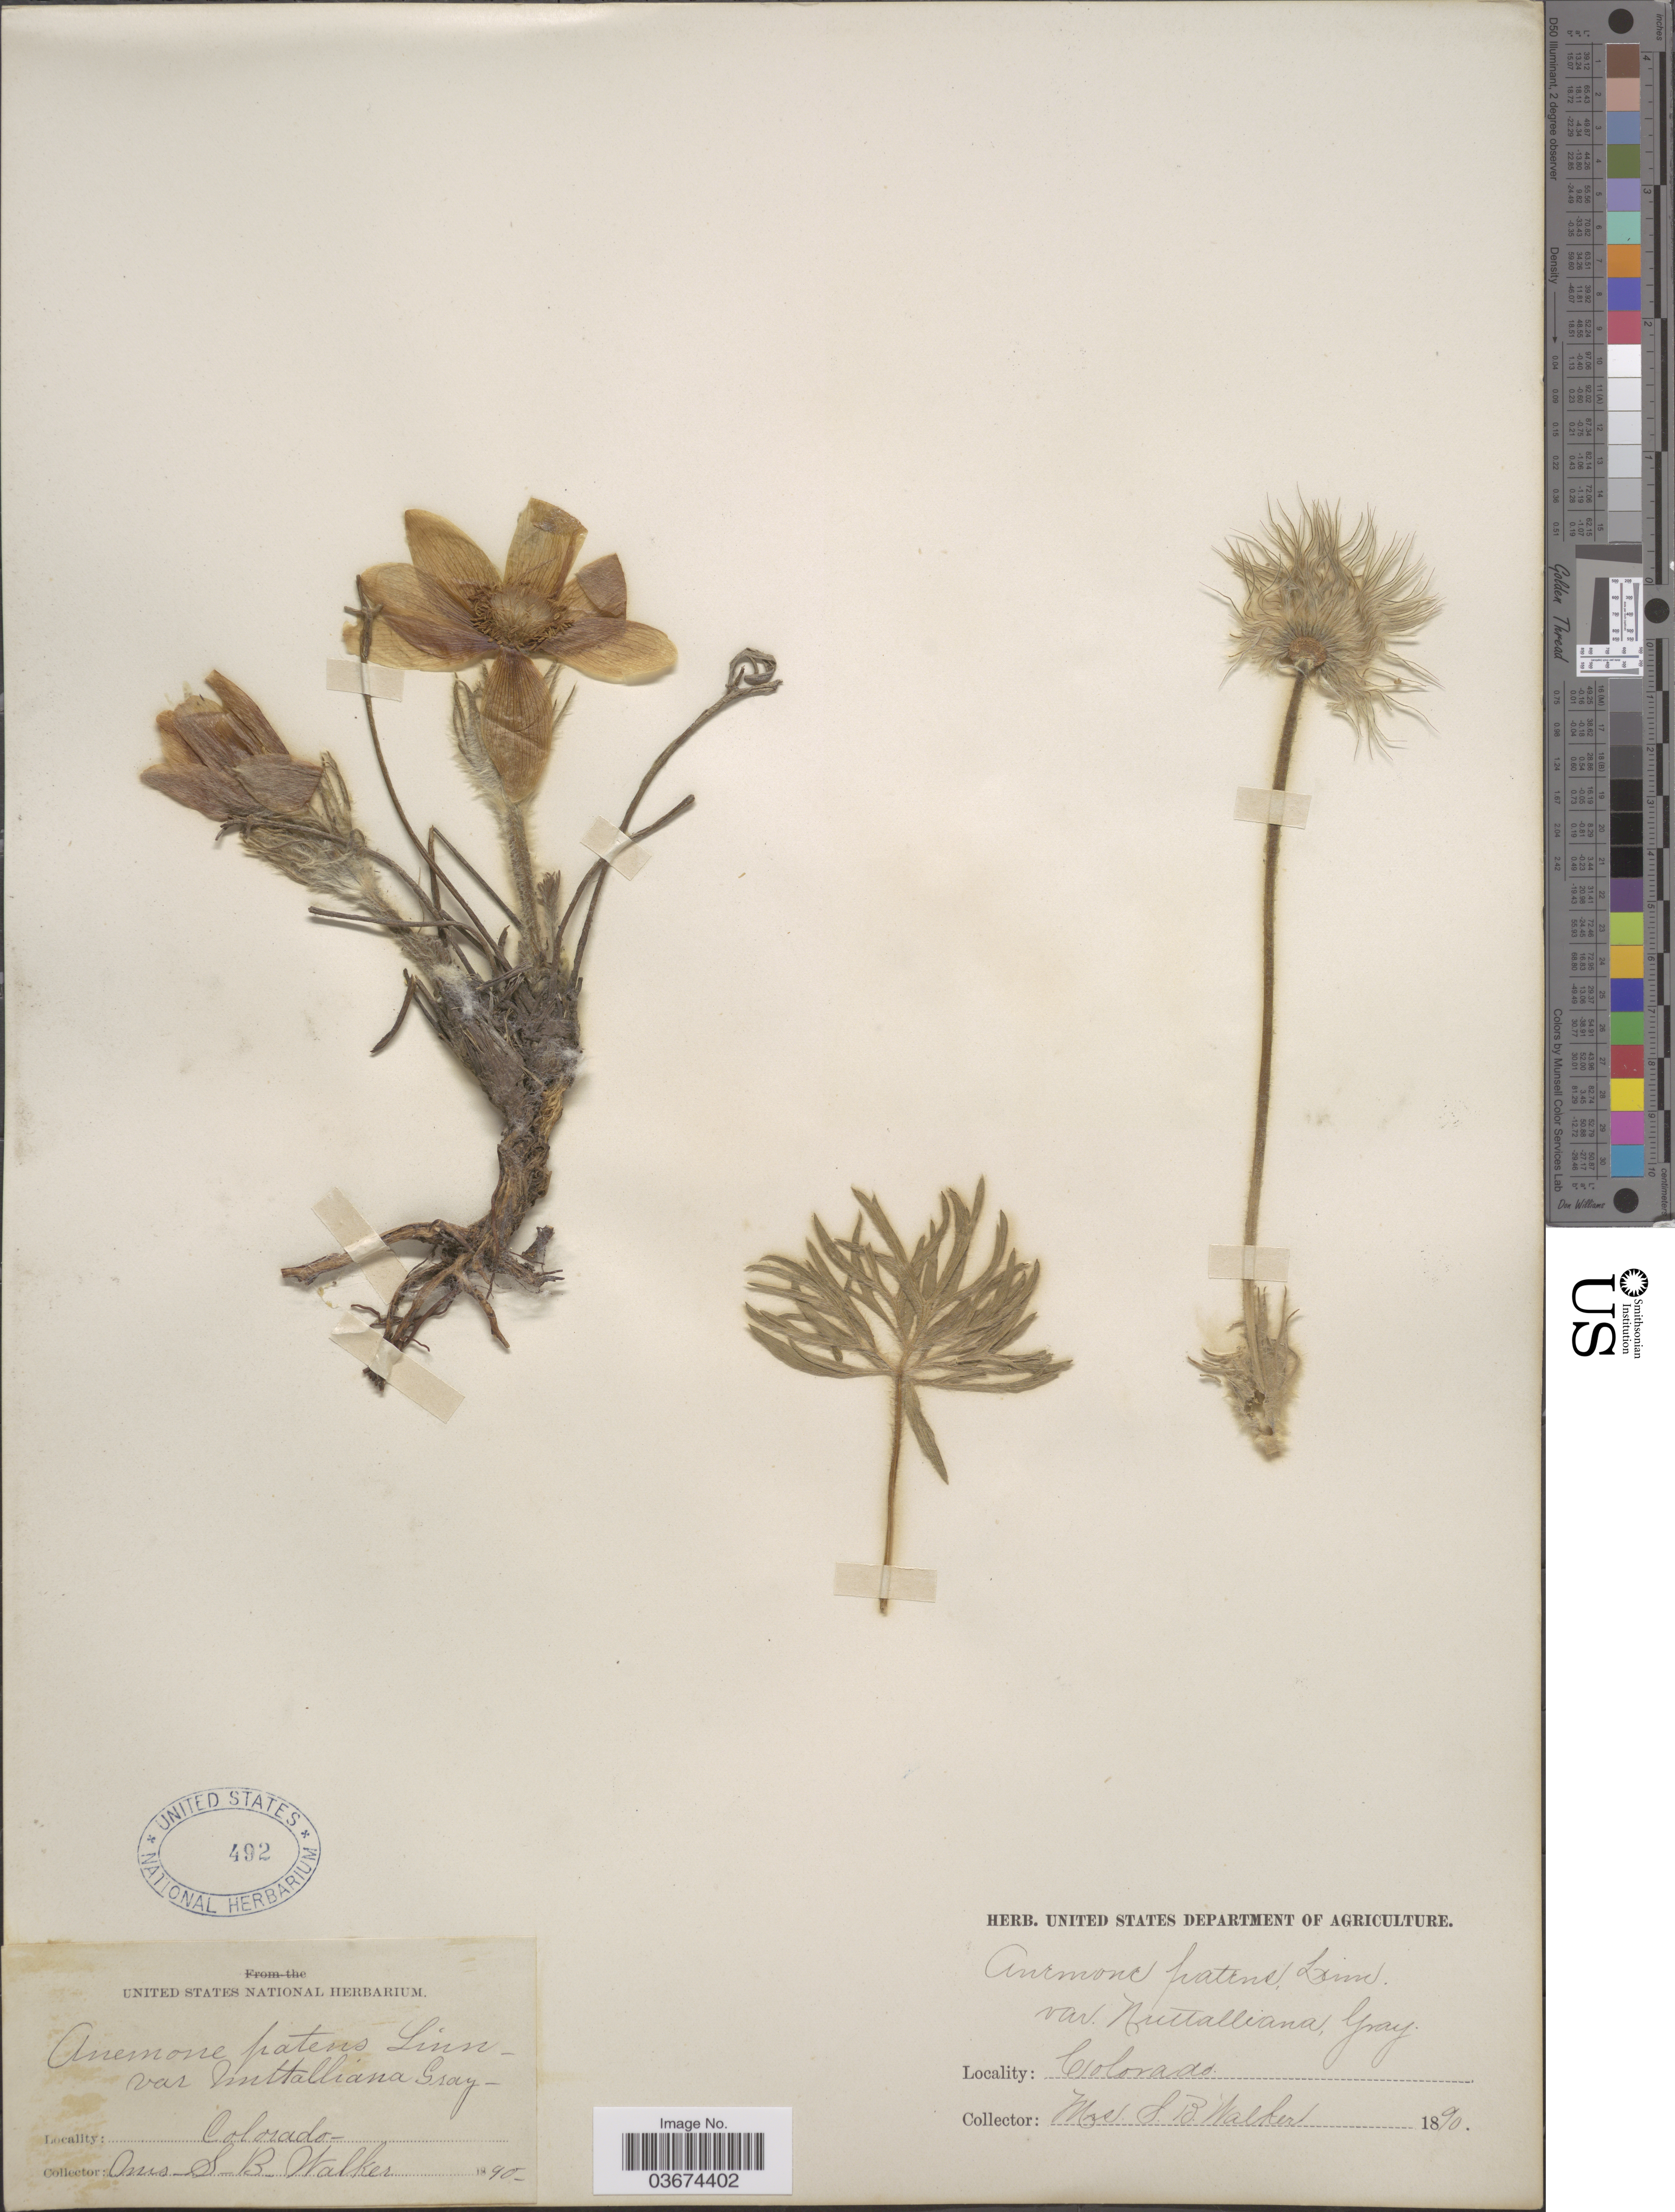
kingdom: Plantae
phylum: Tracheophyta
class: Magnoliopsida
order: Ranunculales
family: Ranunculaceae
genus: Pulsatilla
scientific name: Pulsatilla nuttalliana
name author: (DC.) Bercht. & J. Presl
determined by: Strong, Mark T., (BOT), Smithsonian Institution - National Museum of Natural History (UNITED STATES)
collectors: S. Walker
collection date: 1890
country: United States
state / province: Colorado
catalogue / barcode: US 492